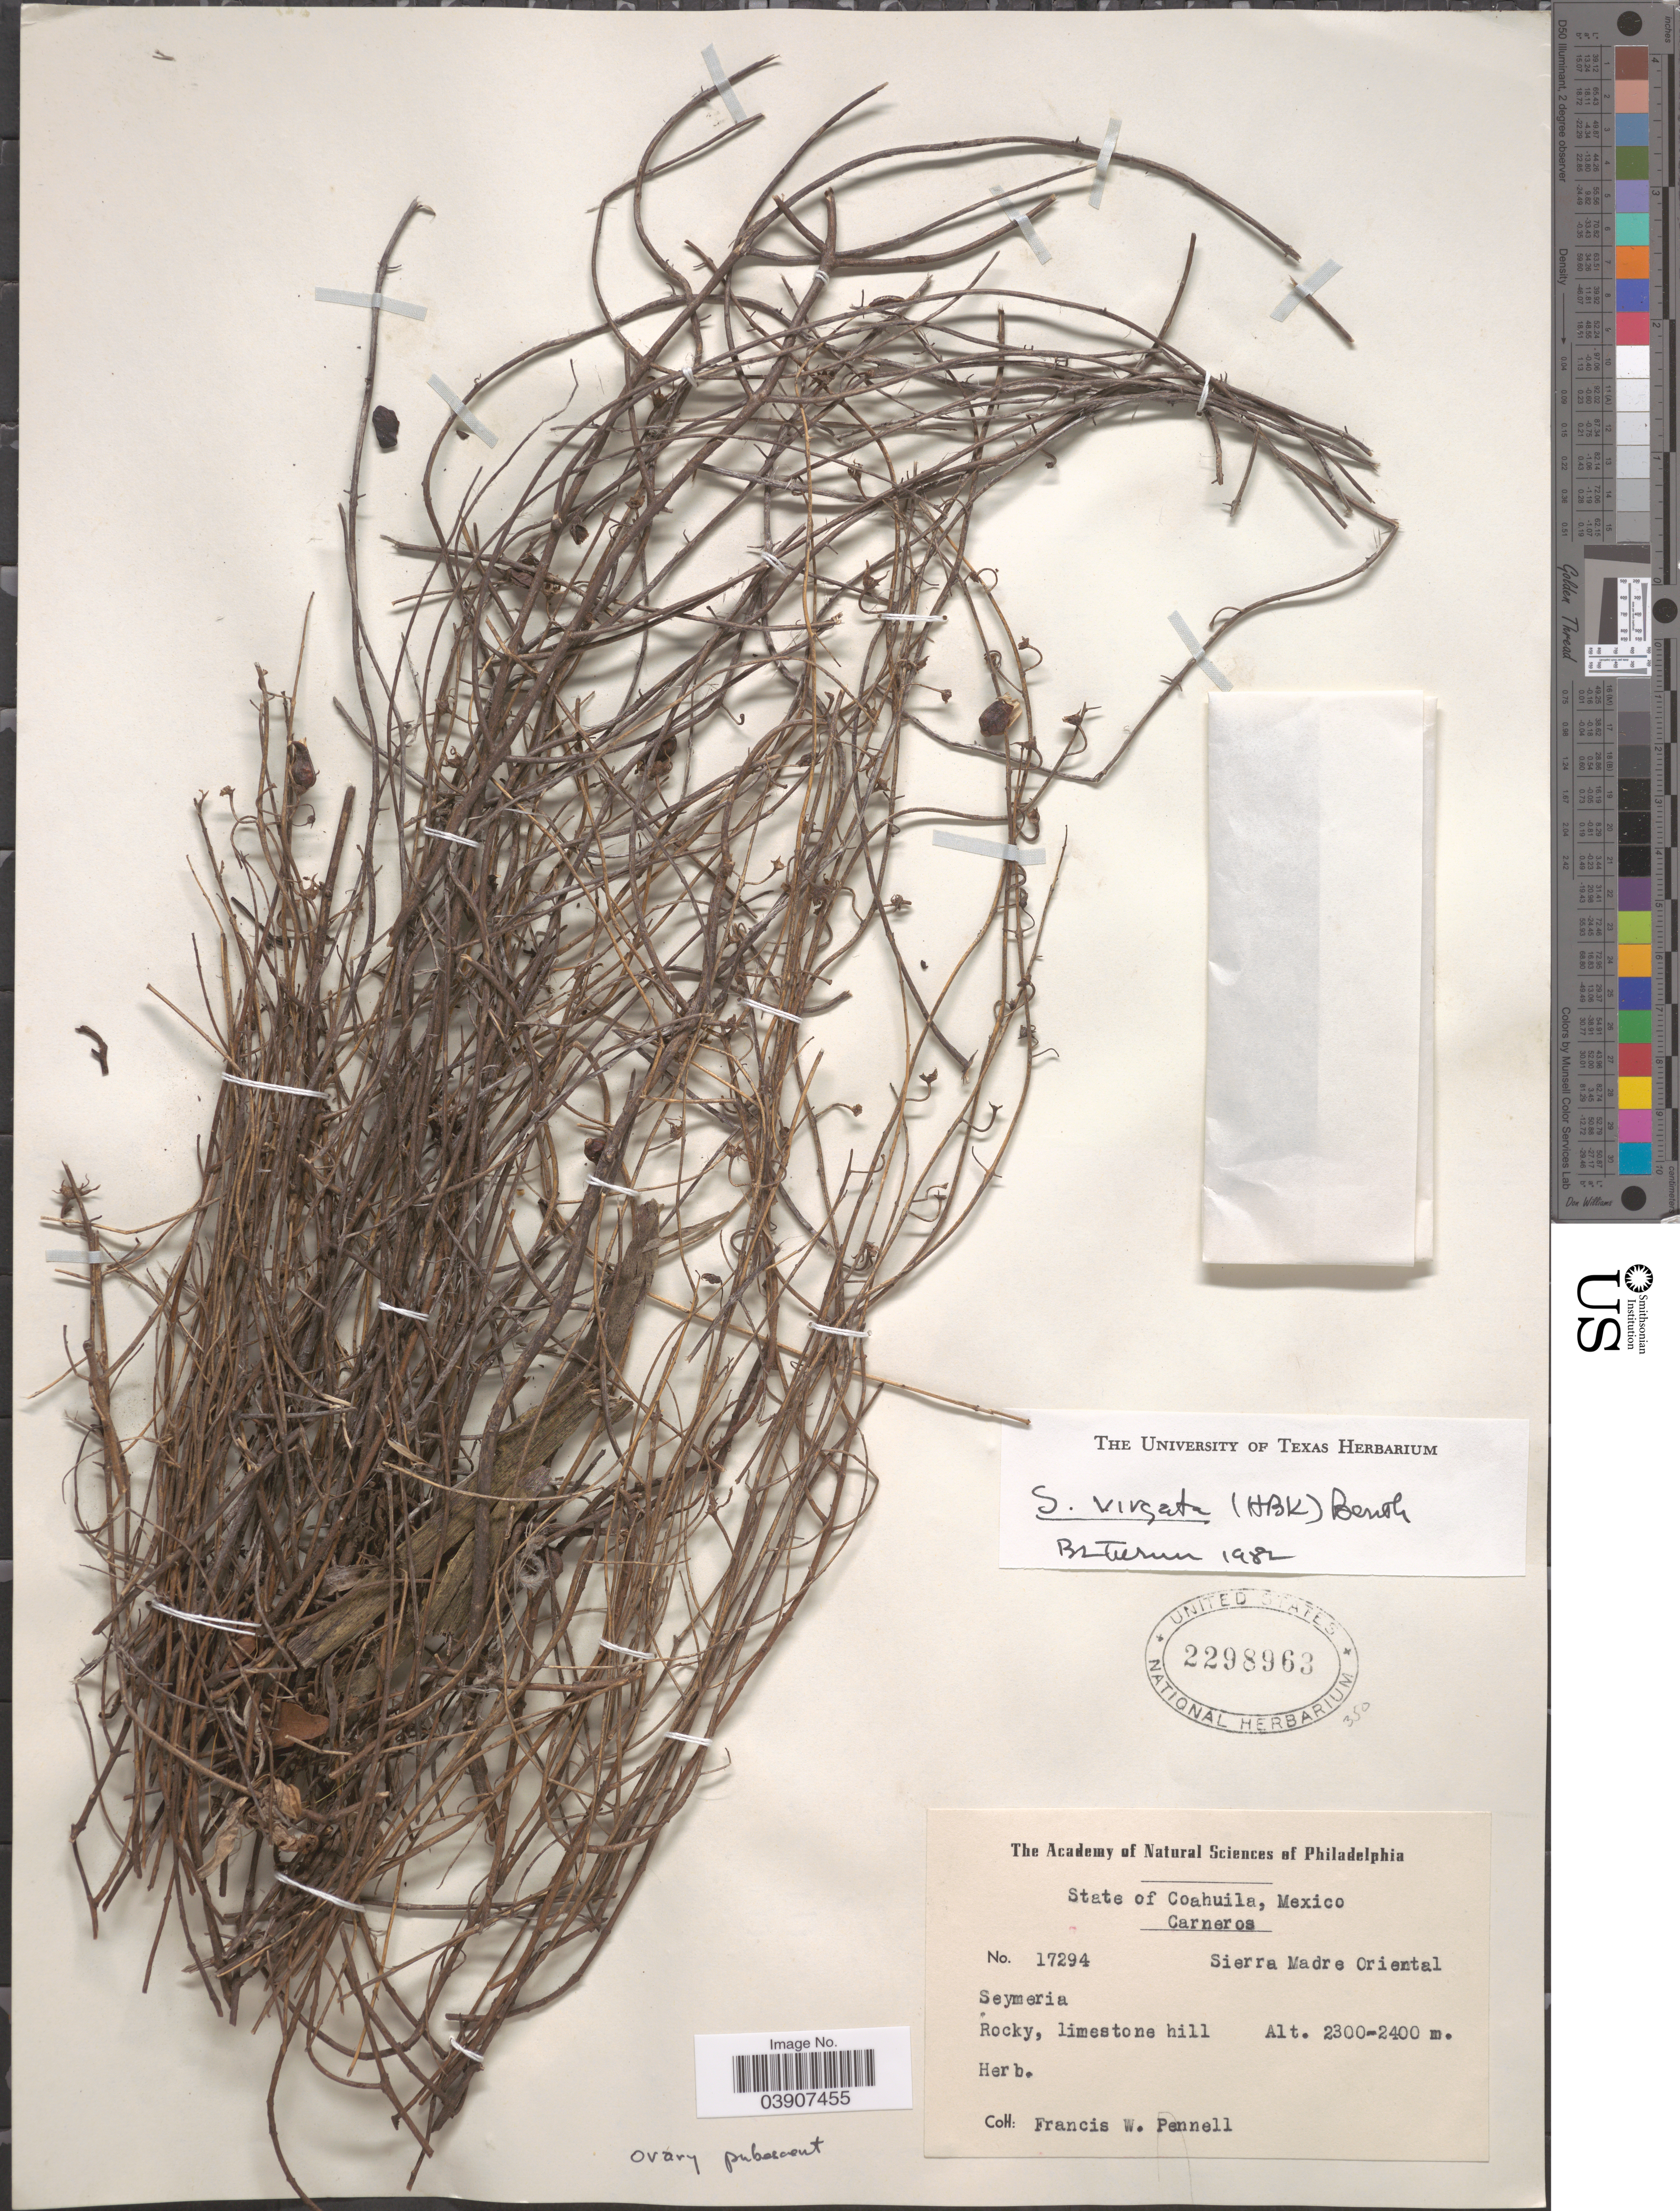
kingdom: Plantae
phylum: Tracheophyta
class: Magnoliopsida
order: Lamiales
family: Orobanchaceae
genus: Seymeria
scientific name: Seymeria virgata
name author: (Kunth) Benth.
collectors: F. W. Pennell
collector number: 17294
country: Mexico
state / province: Coahuila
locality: Carneros. Sierra Madre Oriental.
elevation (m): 2300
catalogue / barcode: US 2298963